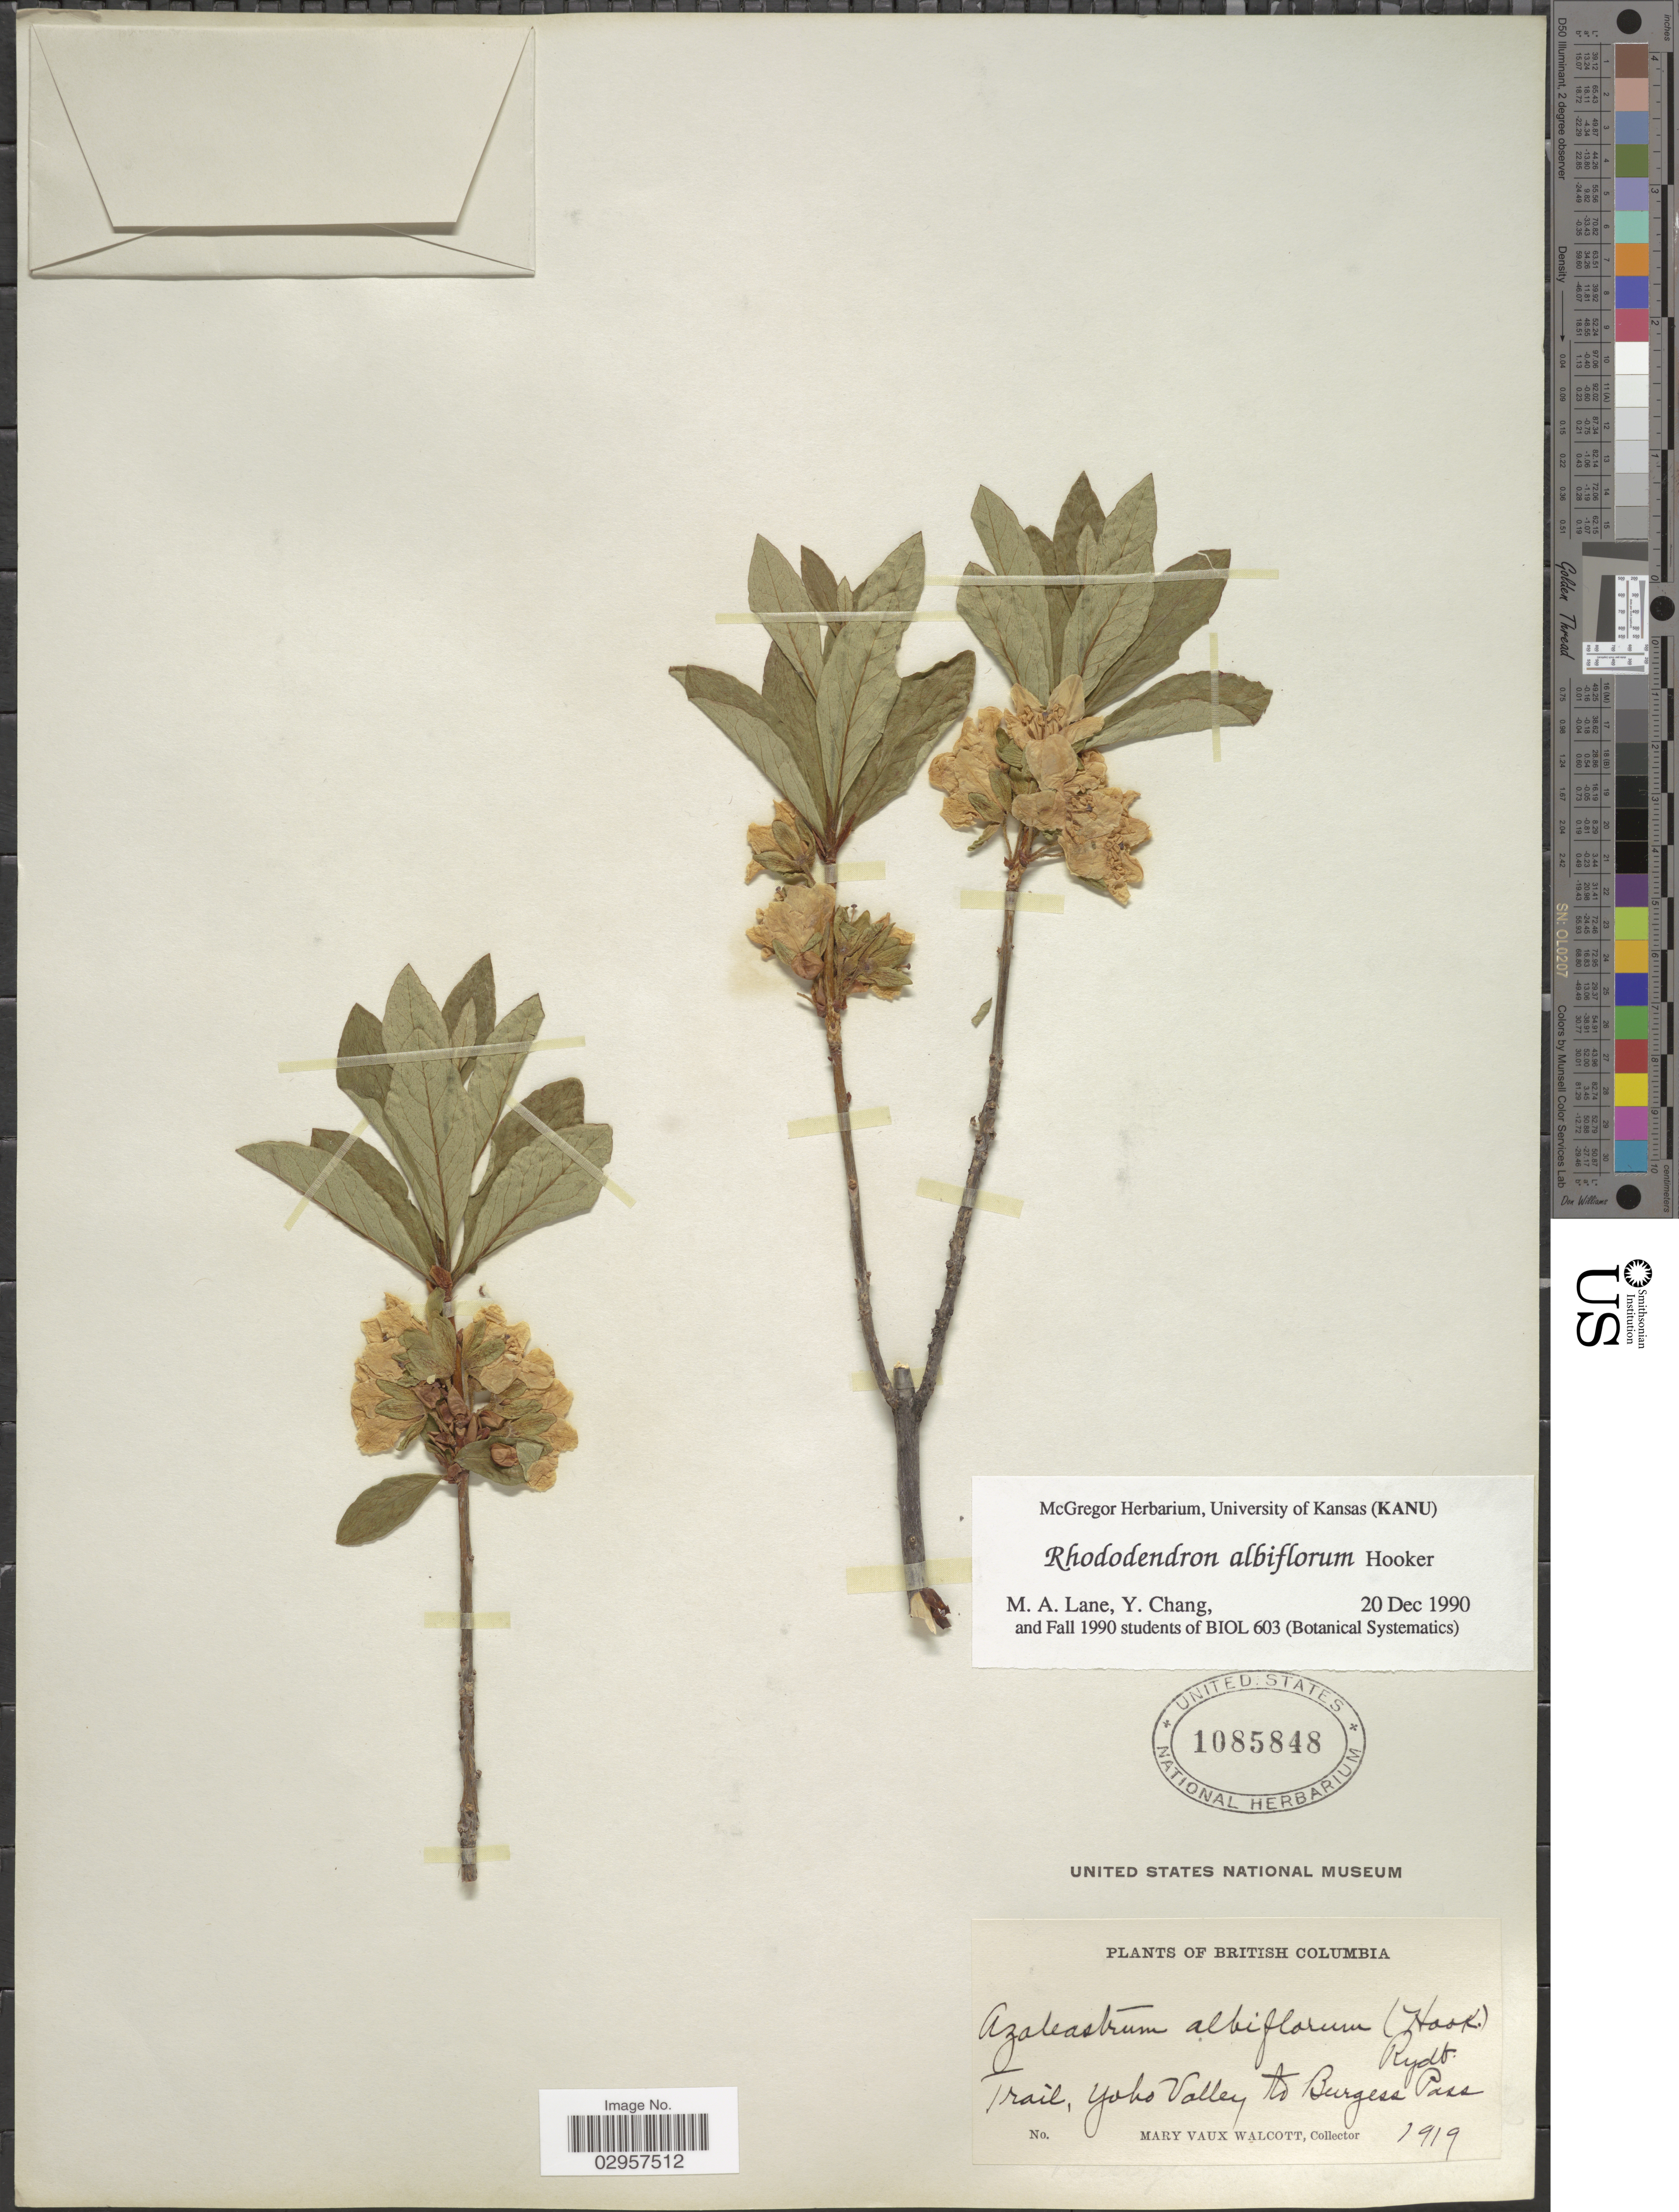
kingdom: Plantae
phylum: Tracheophyta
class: Magnoliopsida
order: Ericales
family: Ericaceae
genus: Rhododendron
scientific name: Rhododendron albiflorum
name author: Hook.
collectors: M. Walcott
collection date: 1919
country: Canada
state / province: British Columbia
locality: Trail, Yoho Valley to Burgess Pass.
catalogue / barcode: US 1085848